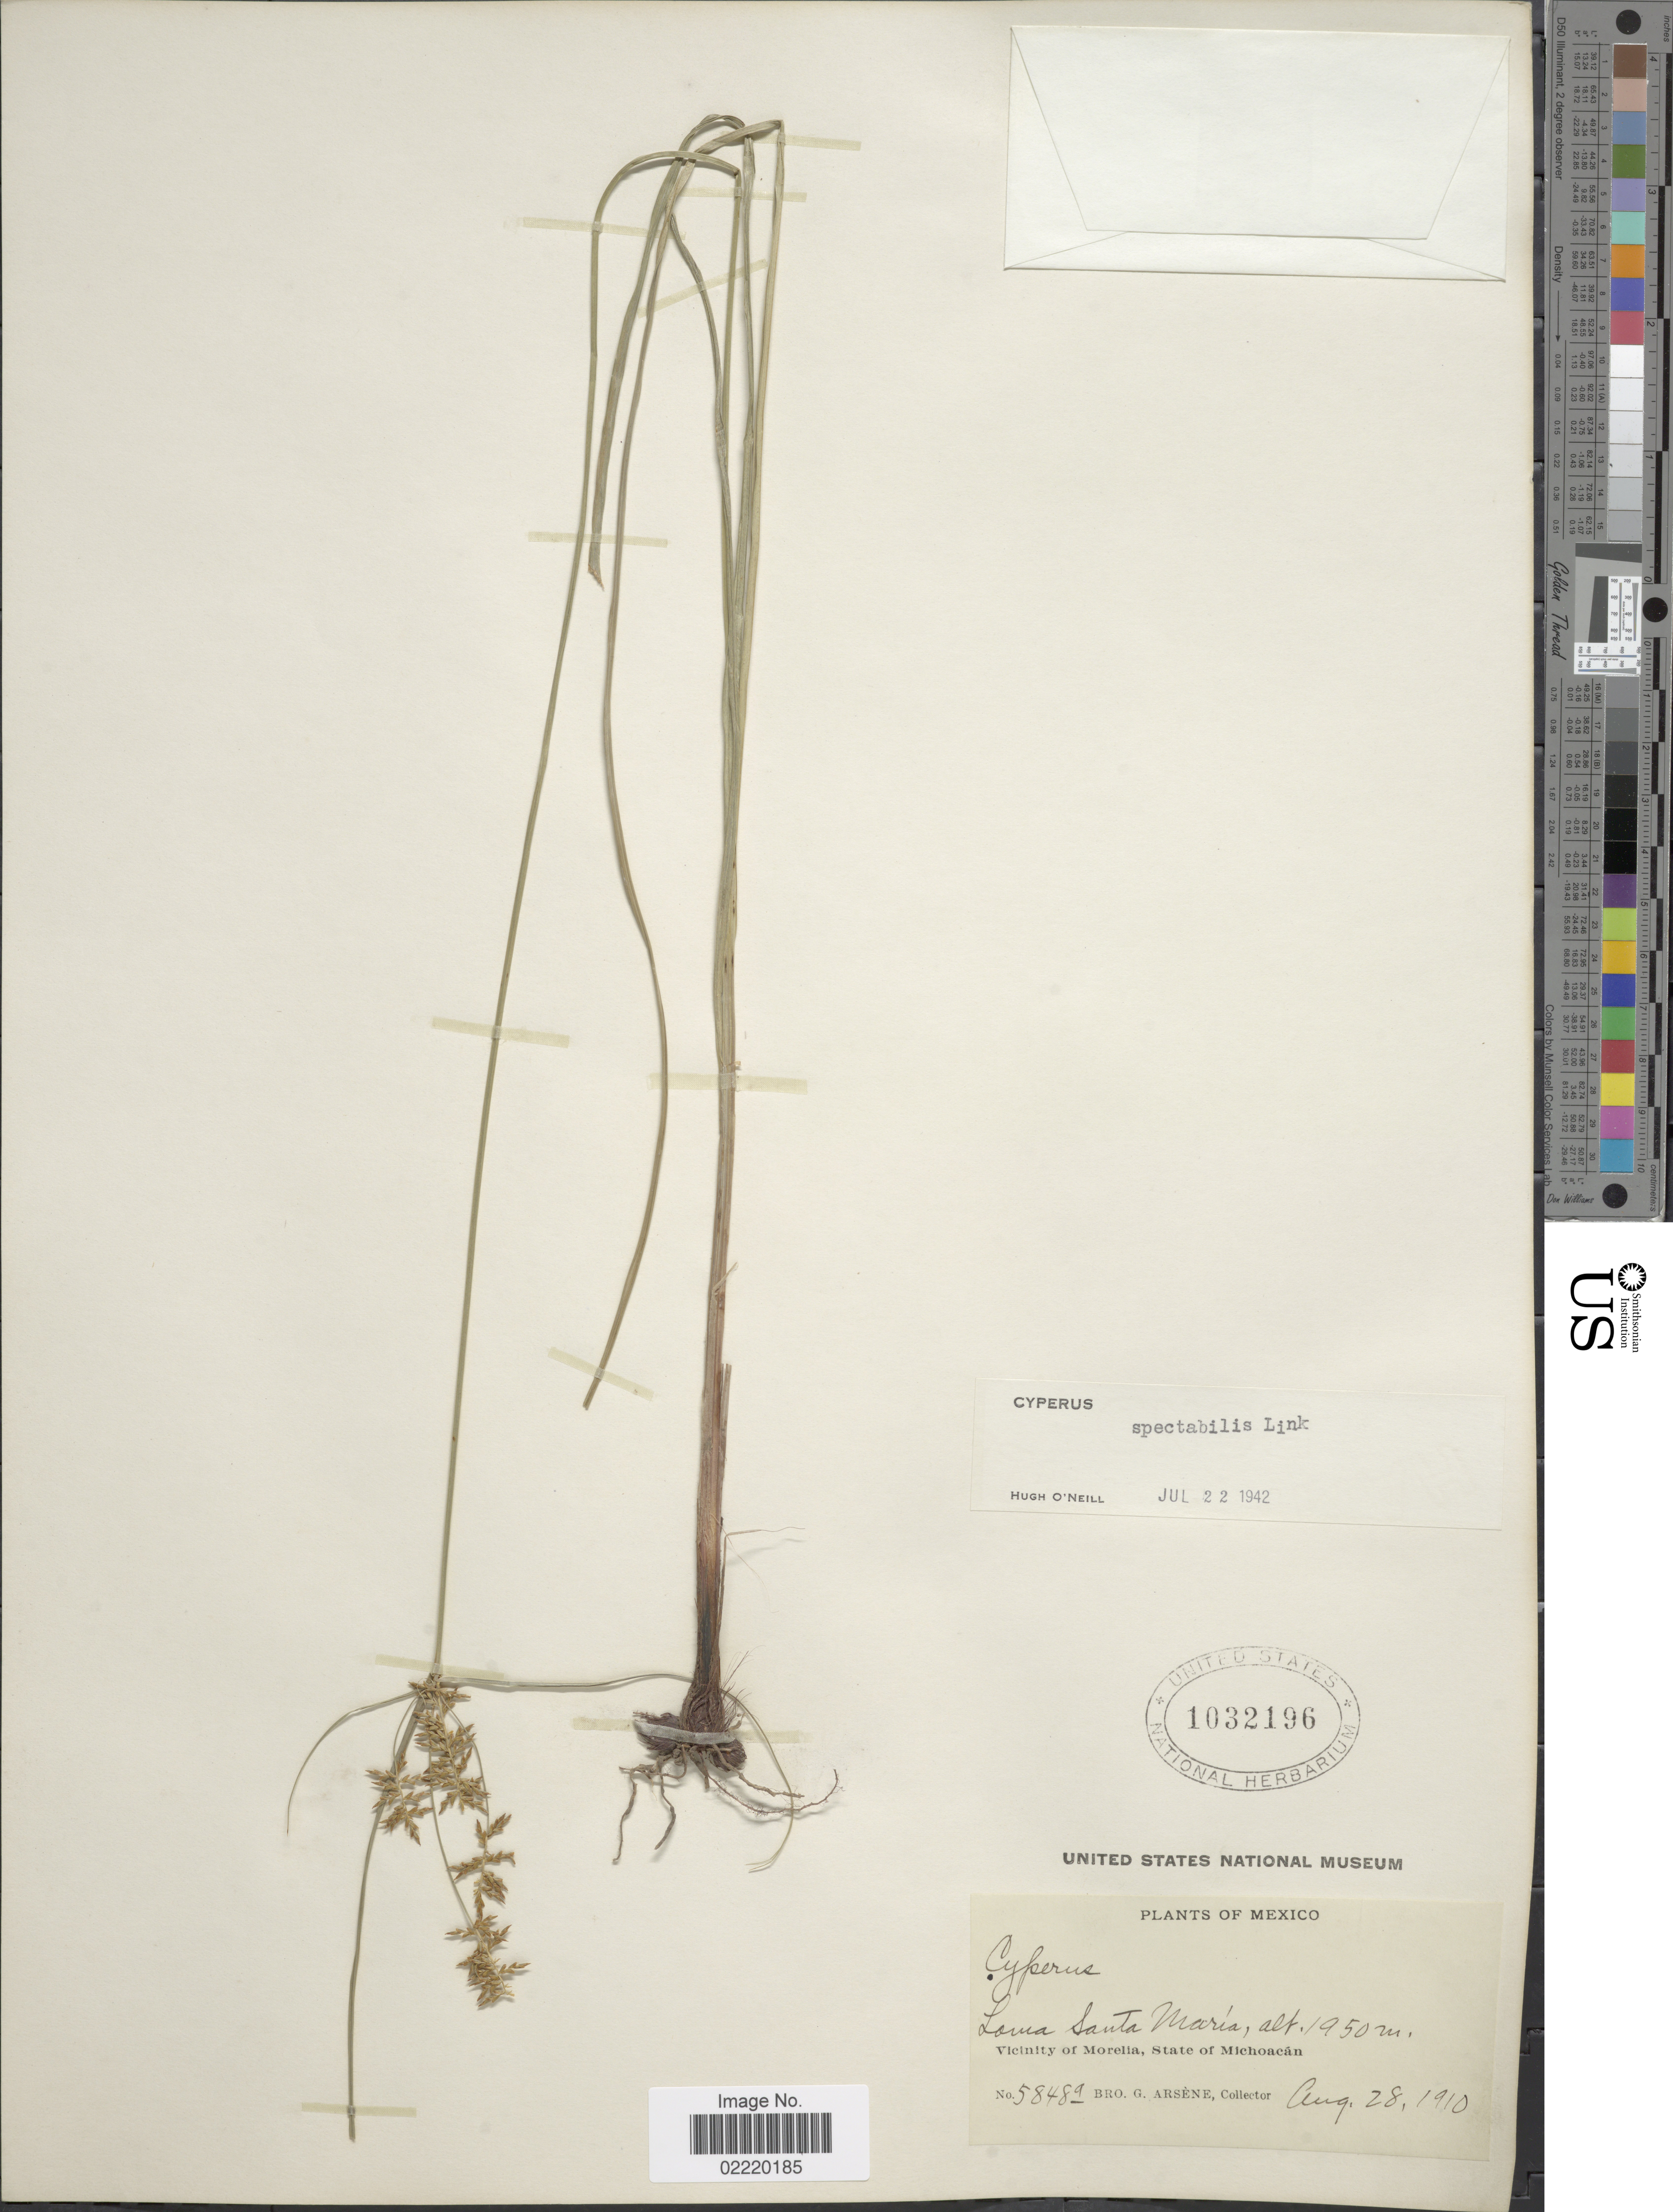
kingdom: Plantae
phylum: Tracheophyta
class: Liliopsida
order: Poales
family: Cyperaceae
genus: Cyperus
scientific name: Cyperus spectabilis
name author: Link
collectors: Bro. G. Arsène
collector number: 5848a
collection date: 1910-08-28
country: Mexico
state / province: Michoacán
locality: Loma Santa Maria, Vicinity of Morelia.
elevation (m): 1950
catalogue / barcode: US 1032196